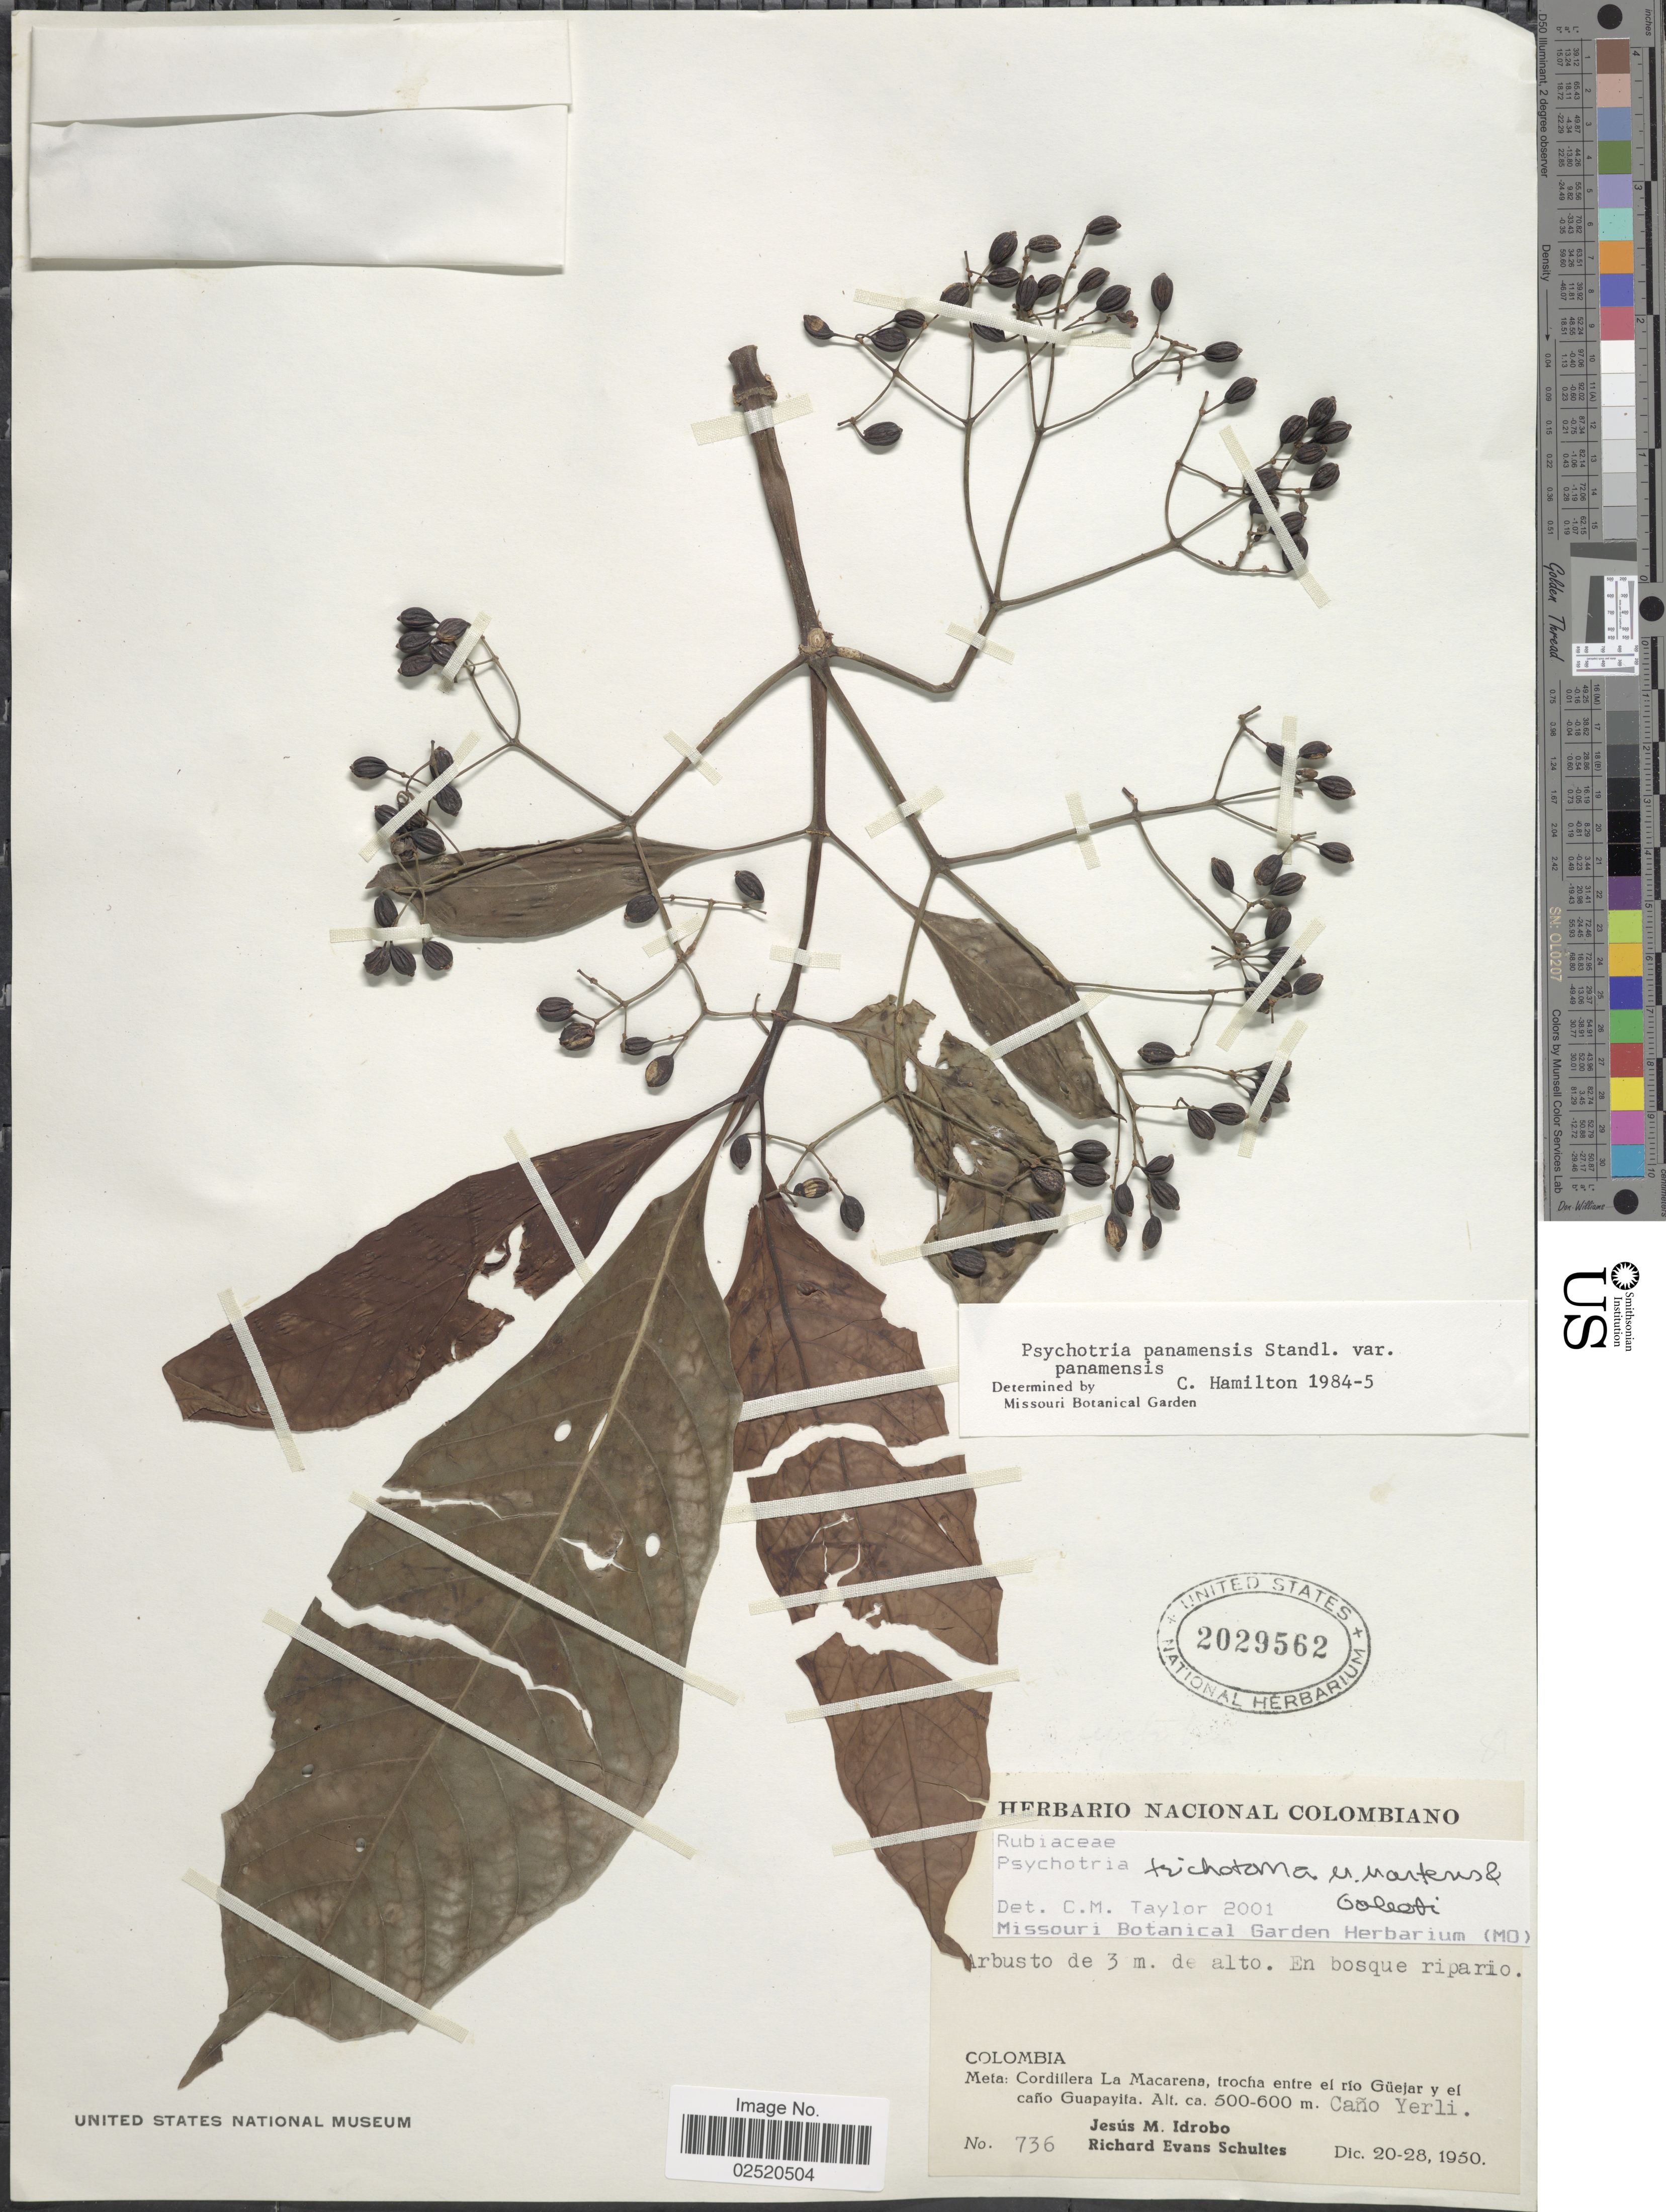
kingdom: Plantae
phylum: Tracheophyta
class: Magnoliopsida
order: Gentianales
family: Rubiaceae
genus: Psychotria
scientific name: Psychotria trichotoma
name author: M. Martens & Galeotti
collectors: J. M. Idrobo & R. E. Schultes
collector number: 736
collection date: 1950-12-20/1950-12-28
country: Colombia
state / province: Meta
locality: Cordillera La Macarena, trocha entre el río Güejar y el caño Guapayita. Caño Yerli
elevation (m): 500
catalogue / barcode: US 2029562